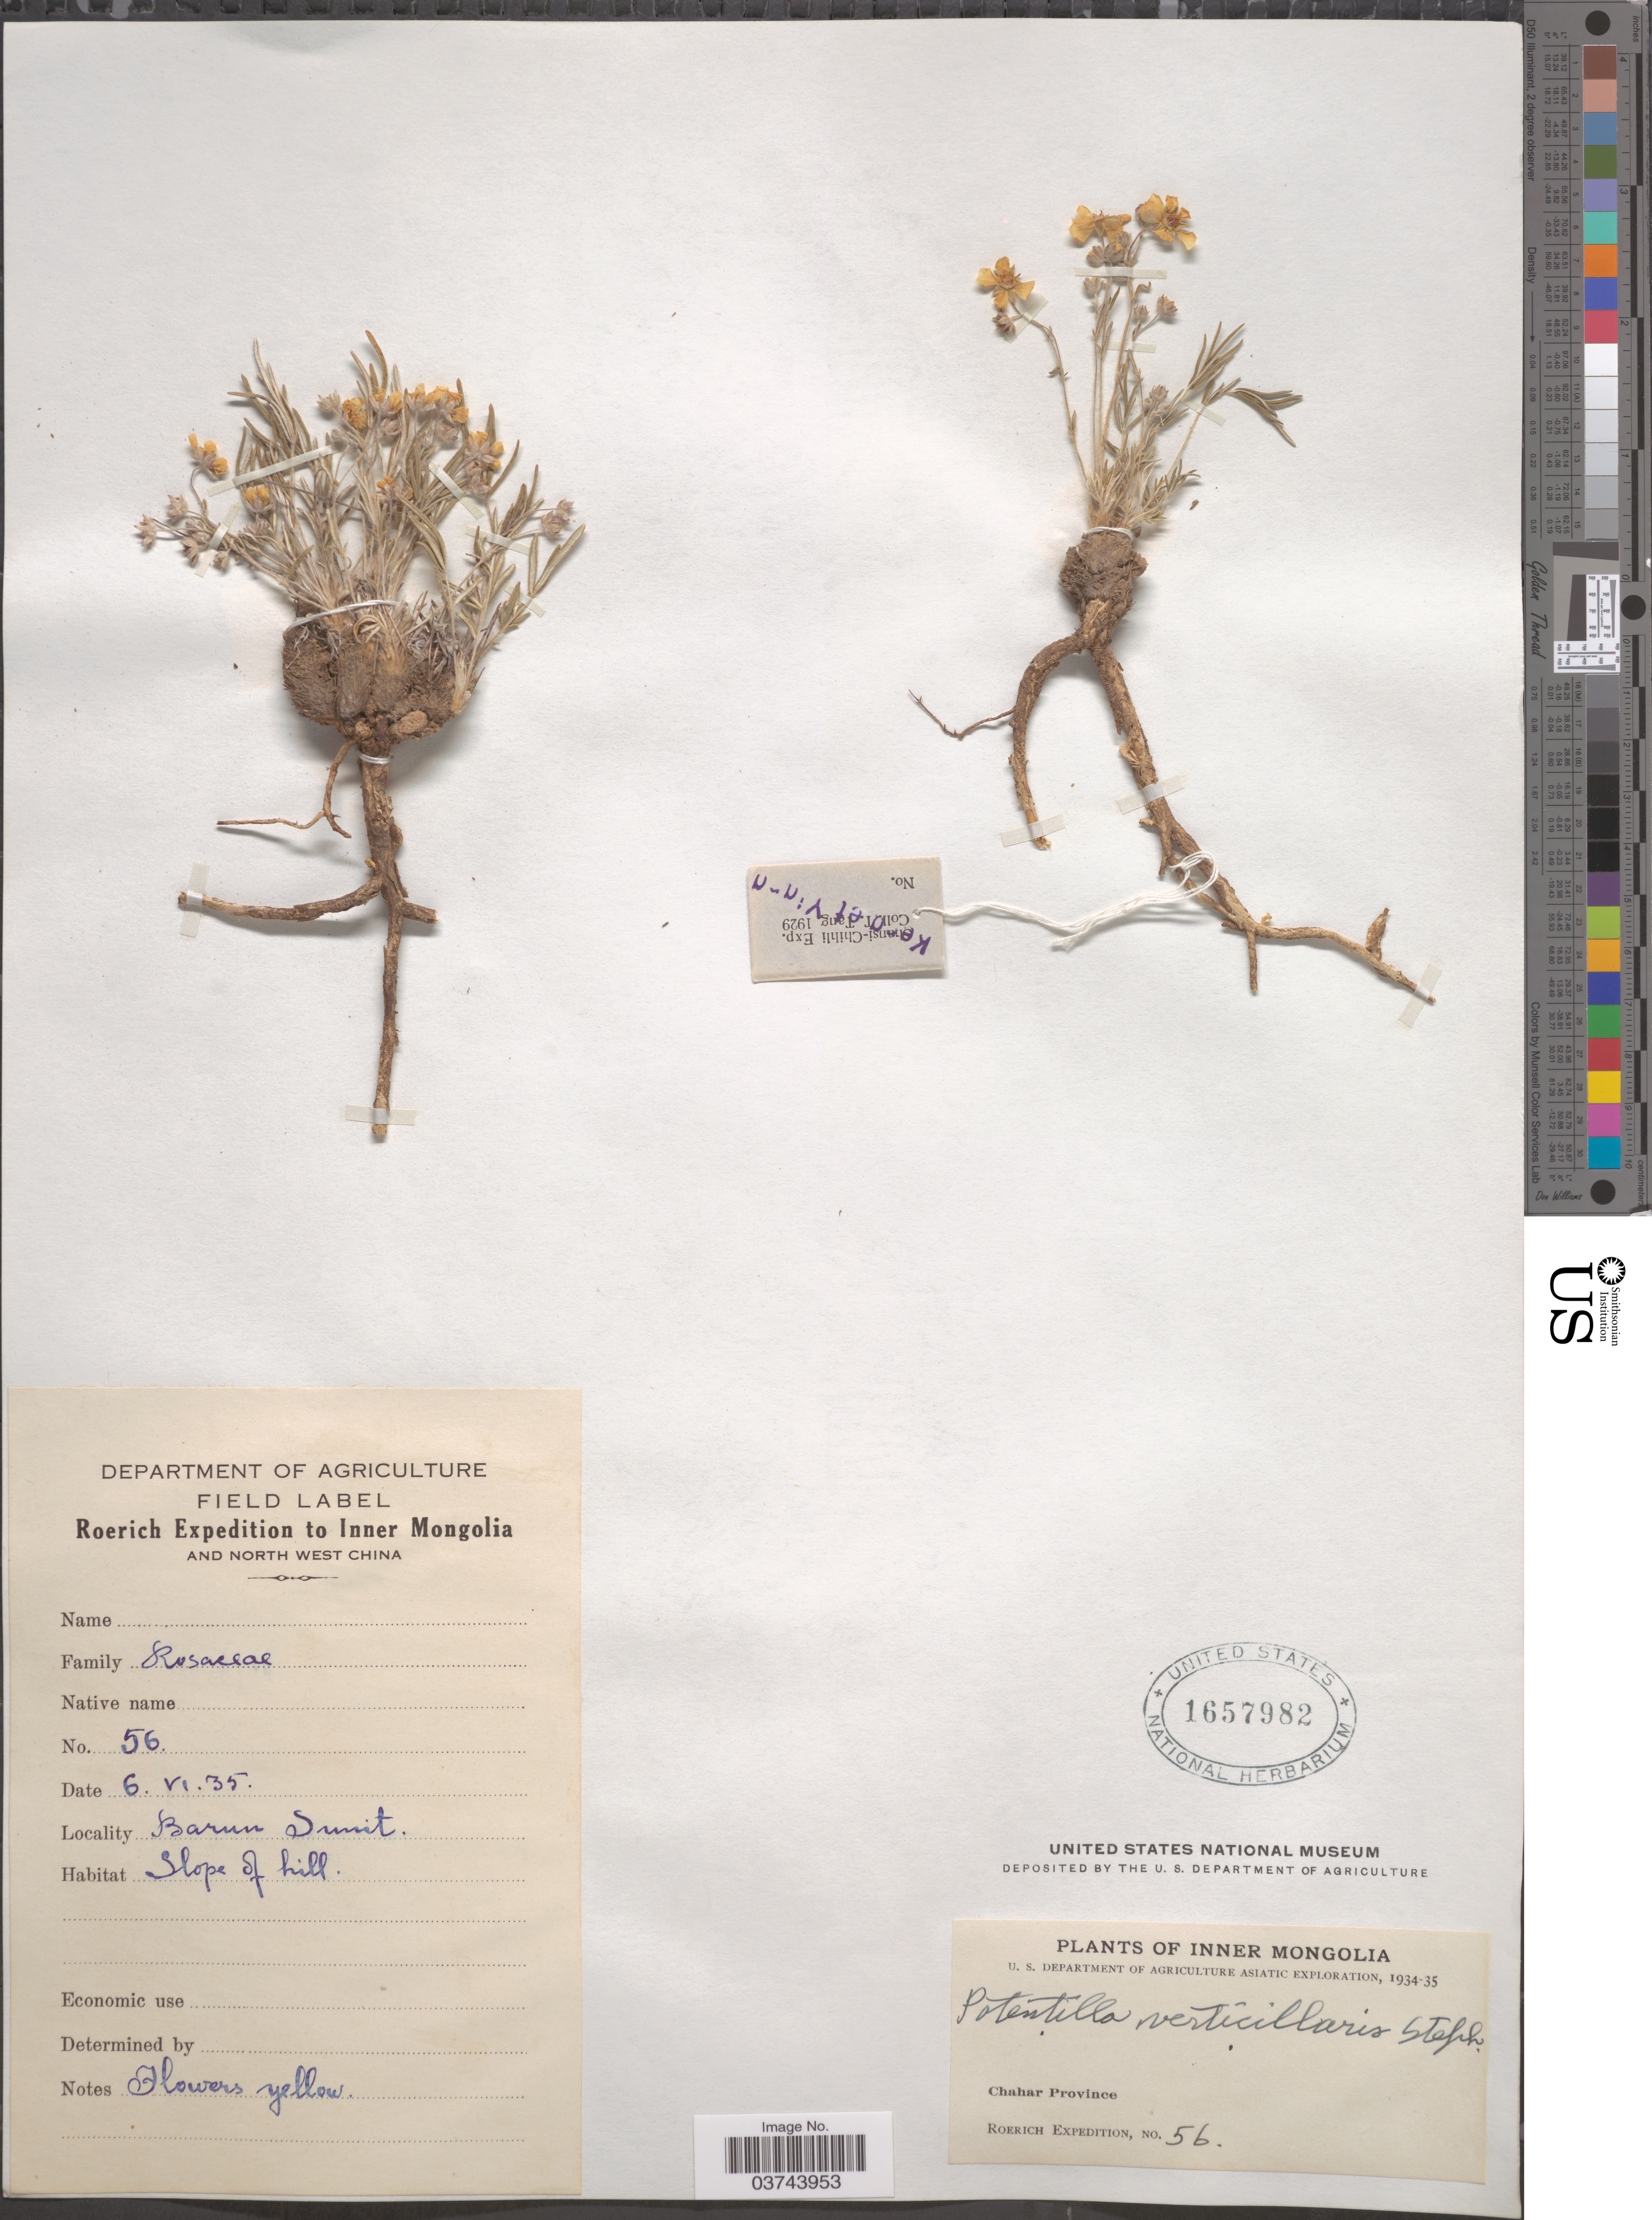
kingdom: Plantae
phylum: Tracheophyta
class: Magnoliopsida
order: Rosales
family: Rosaceae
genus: Potentilla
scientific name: Potentilla verticillaris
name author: Stephan ex Willd.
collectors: Roerich Expedition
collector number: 56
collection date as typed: Transcribed d/m/y: 6/6/35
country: China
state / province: Nei Monggol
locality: Inner Mongolia and North West China. Barun Sunit. Chahar Province.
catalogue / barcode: US 1657982